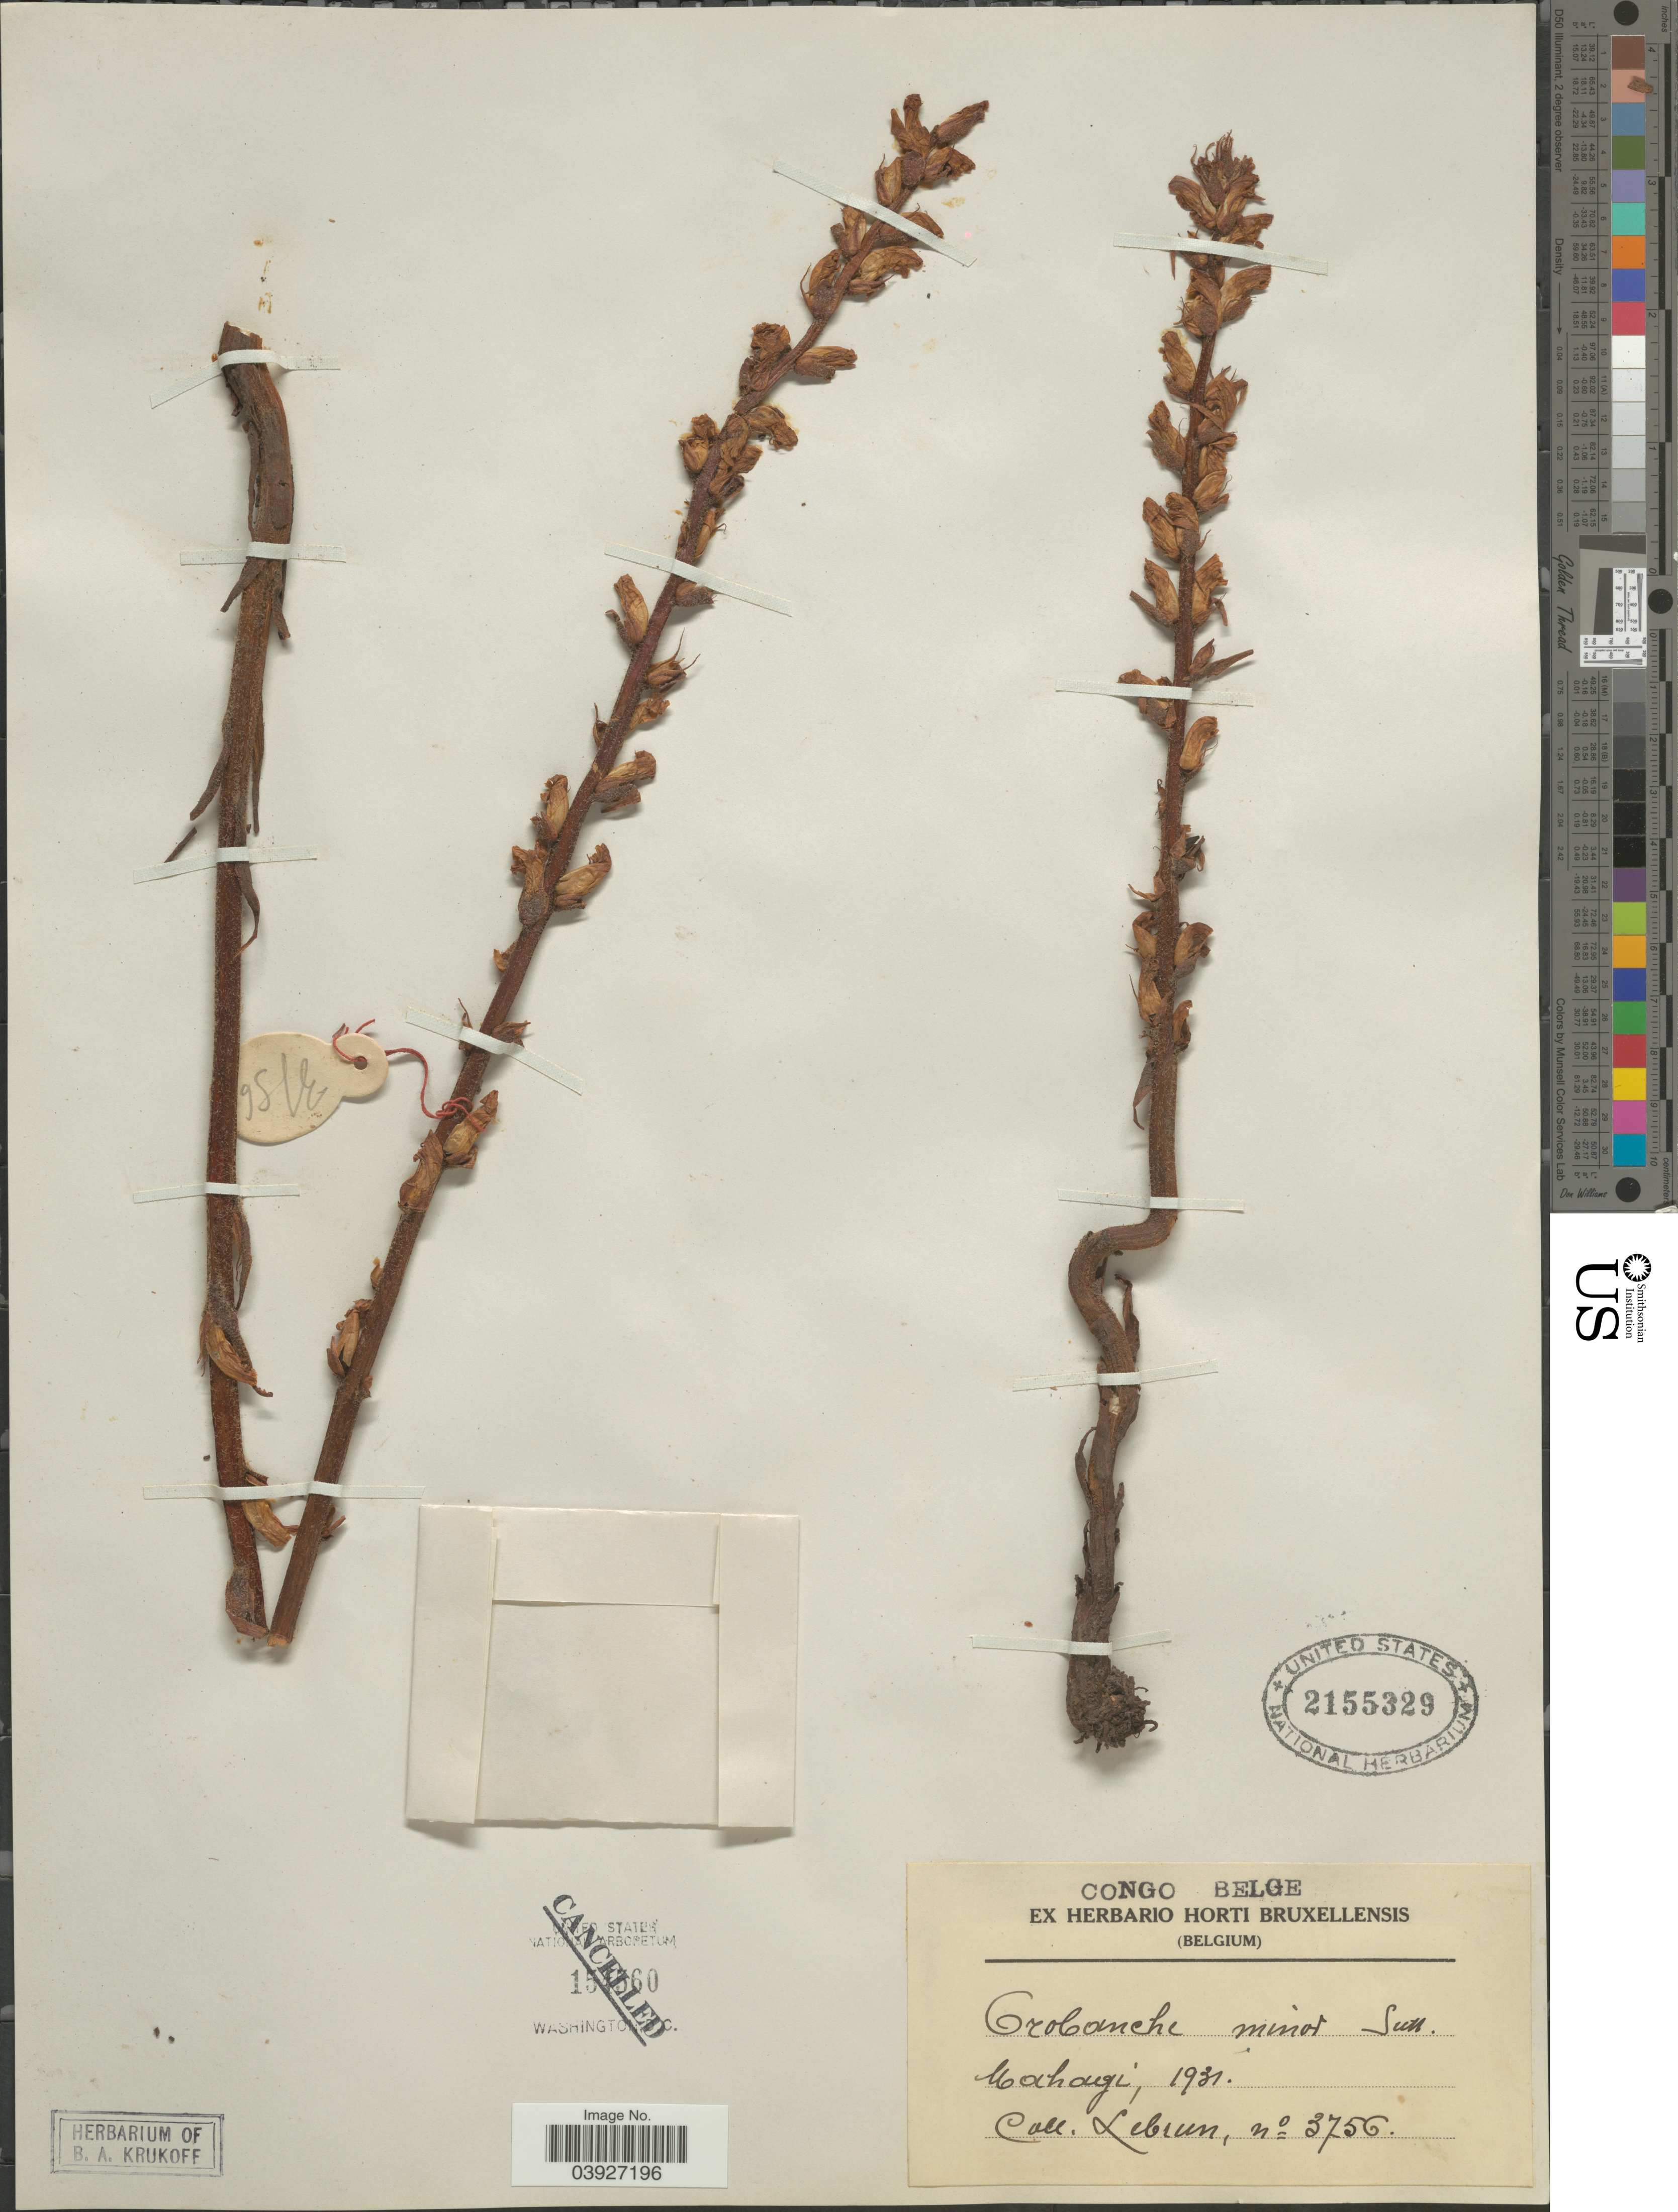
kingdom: Plantae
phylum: Tracheophyta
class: Magnoliopsida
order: Lamiales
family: Orobanchaceae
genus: Orobanche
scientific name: Orobanche minor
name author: Sm.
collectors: J.A. Lebrun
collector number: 3756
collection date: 1931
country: Congo, Democratic Republic of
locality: Congo Belge. Mahagi.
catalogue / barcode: US 2155329